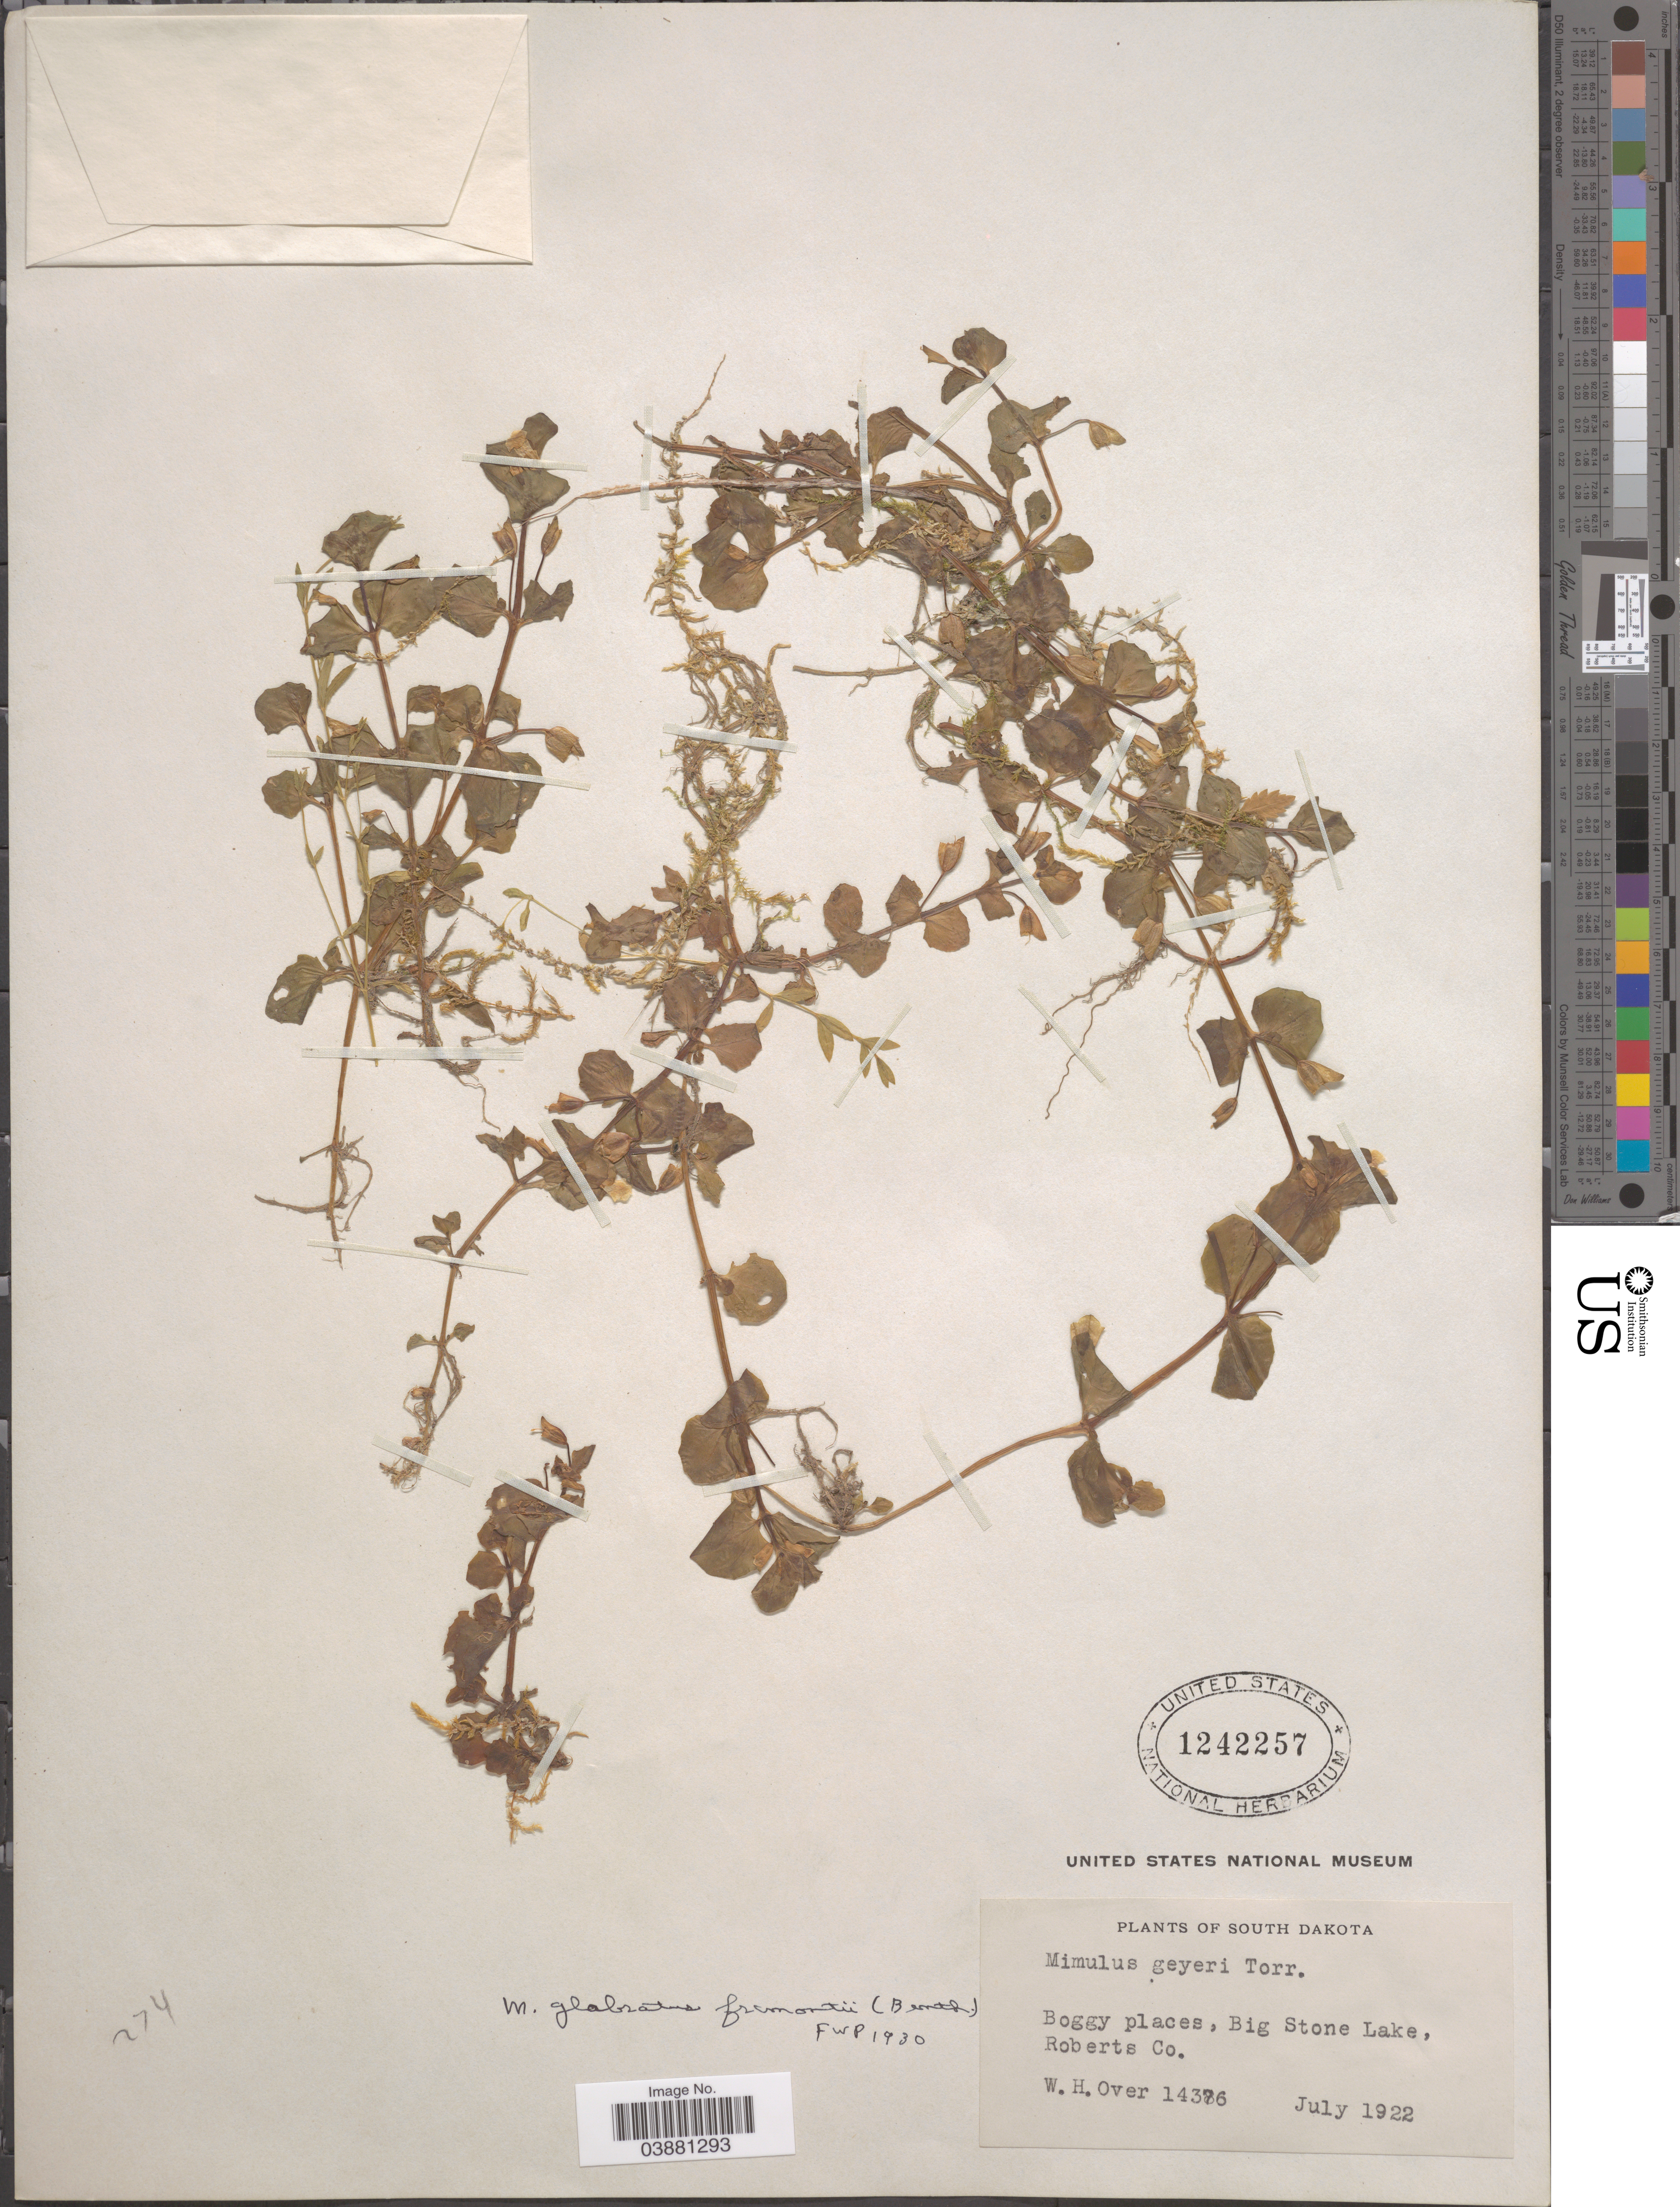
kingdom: Plantae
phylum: Tracheophyta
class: Magnoliopsida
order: Lamiales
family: Phrymaceae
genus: Mimulus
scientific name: Mimulus glabratus var. fremontii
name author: Kunth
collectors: W. Over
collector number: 14376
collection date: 1922-07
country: United States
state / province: South Dakota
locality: Boggy places, Big Stone Lake, Roberts Co.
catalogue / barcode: US 1242257